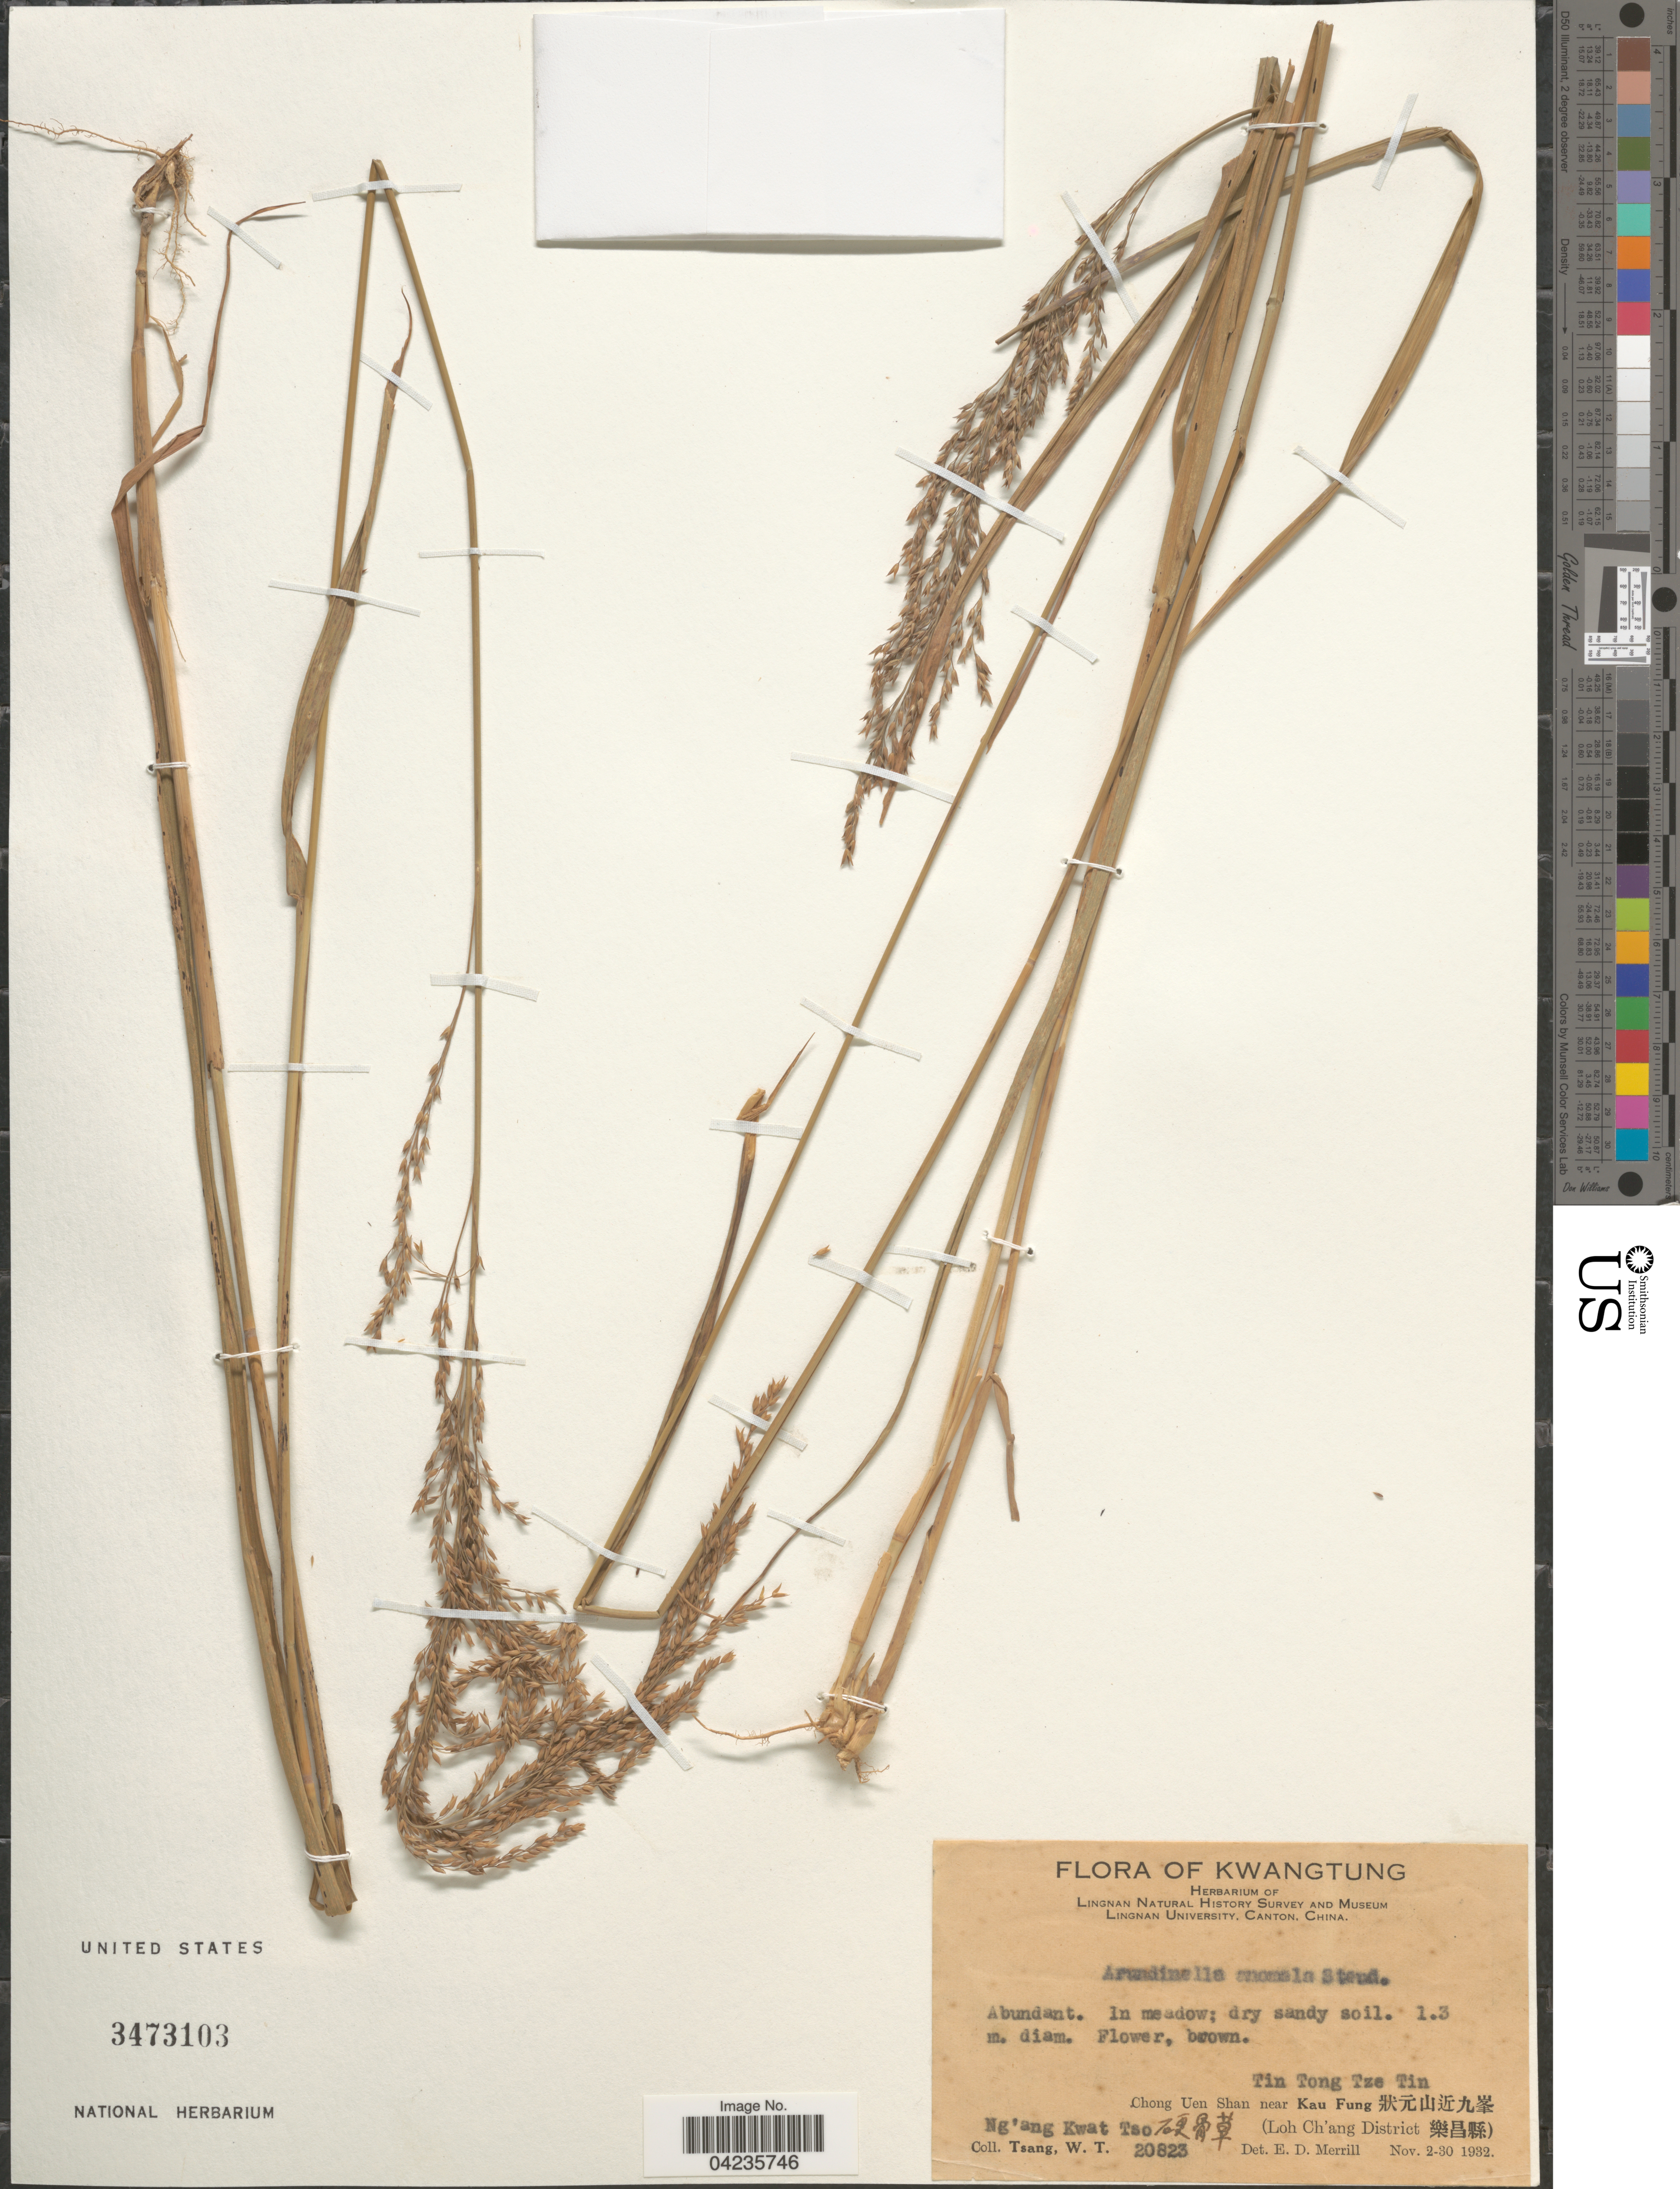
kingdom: Plantae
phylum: Tracheophyta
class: Liliopsida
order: Poales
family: Poaceae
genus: Arundinella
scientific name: Arundinella hirta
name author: (Thunb.) Tanaka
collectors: W. T. Tsang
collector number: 20823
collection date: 1932-11-02/1932-11-30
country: China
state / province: Guangdong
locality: Kwangtung. Tin Tong Tze Tin. Chong Uen Shan near Kau Fung X. Ng'ang Kwat TsoX (Loh Ch'ang District X).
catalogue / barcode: US 3473103